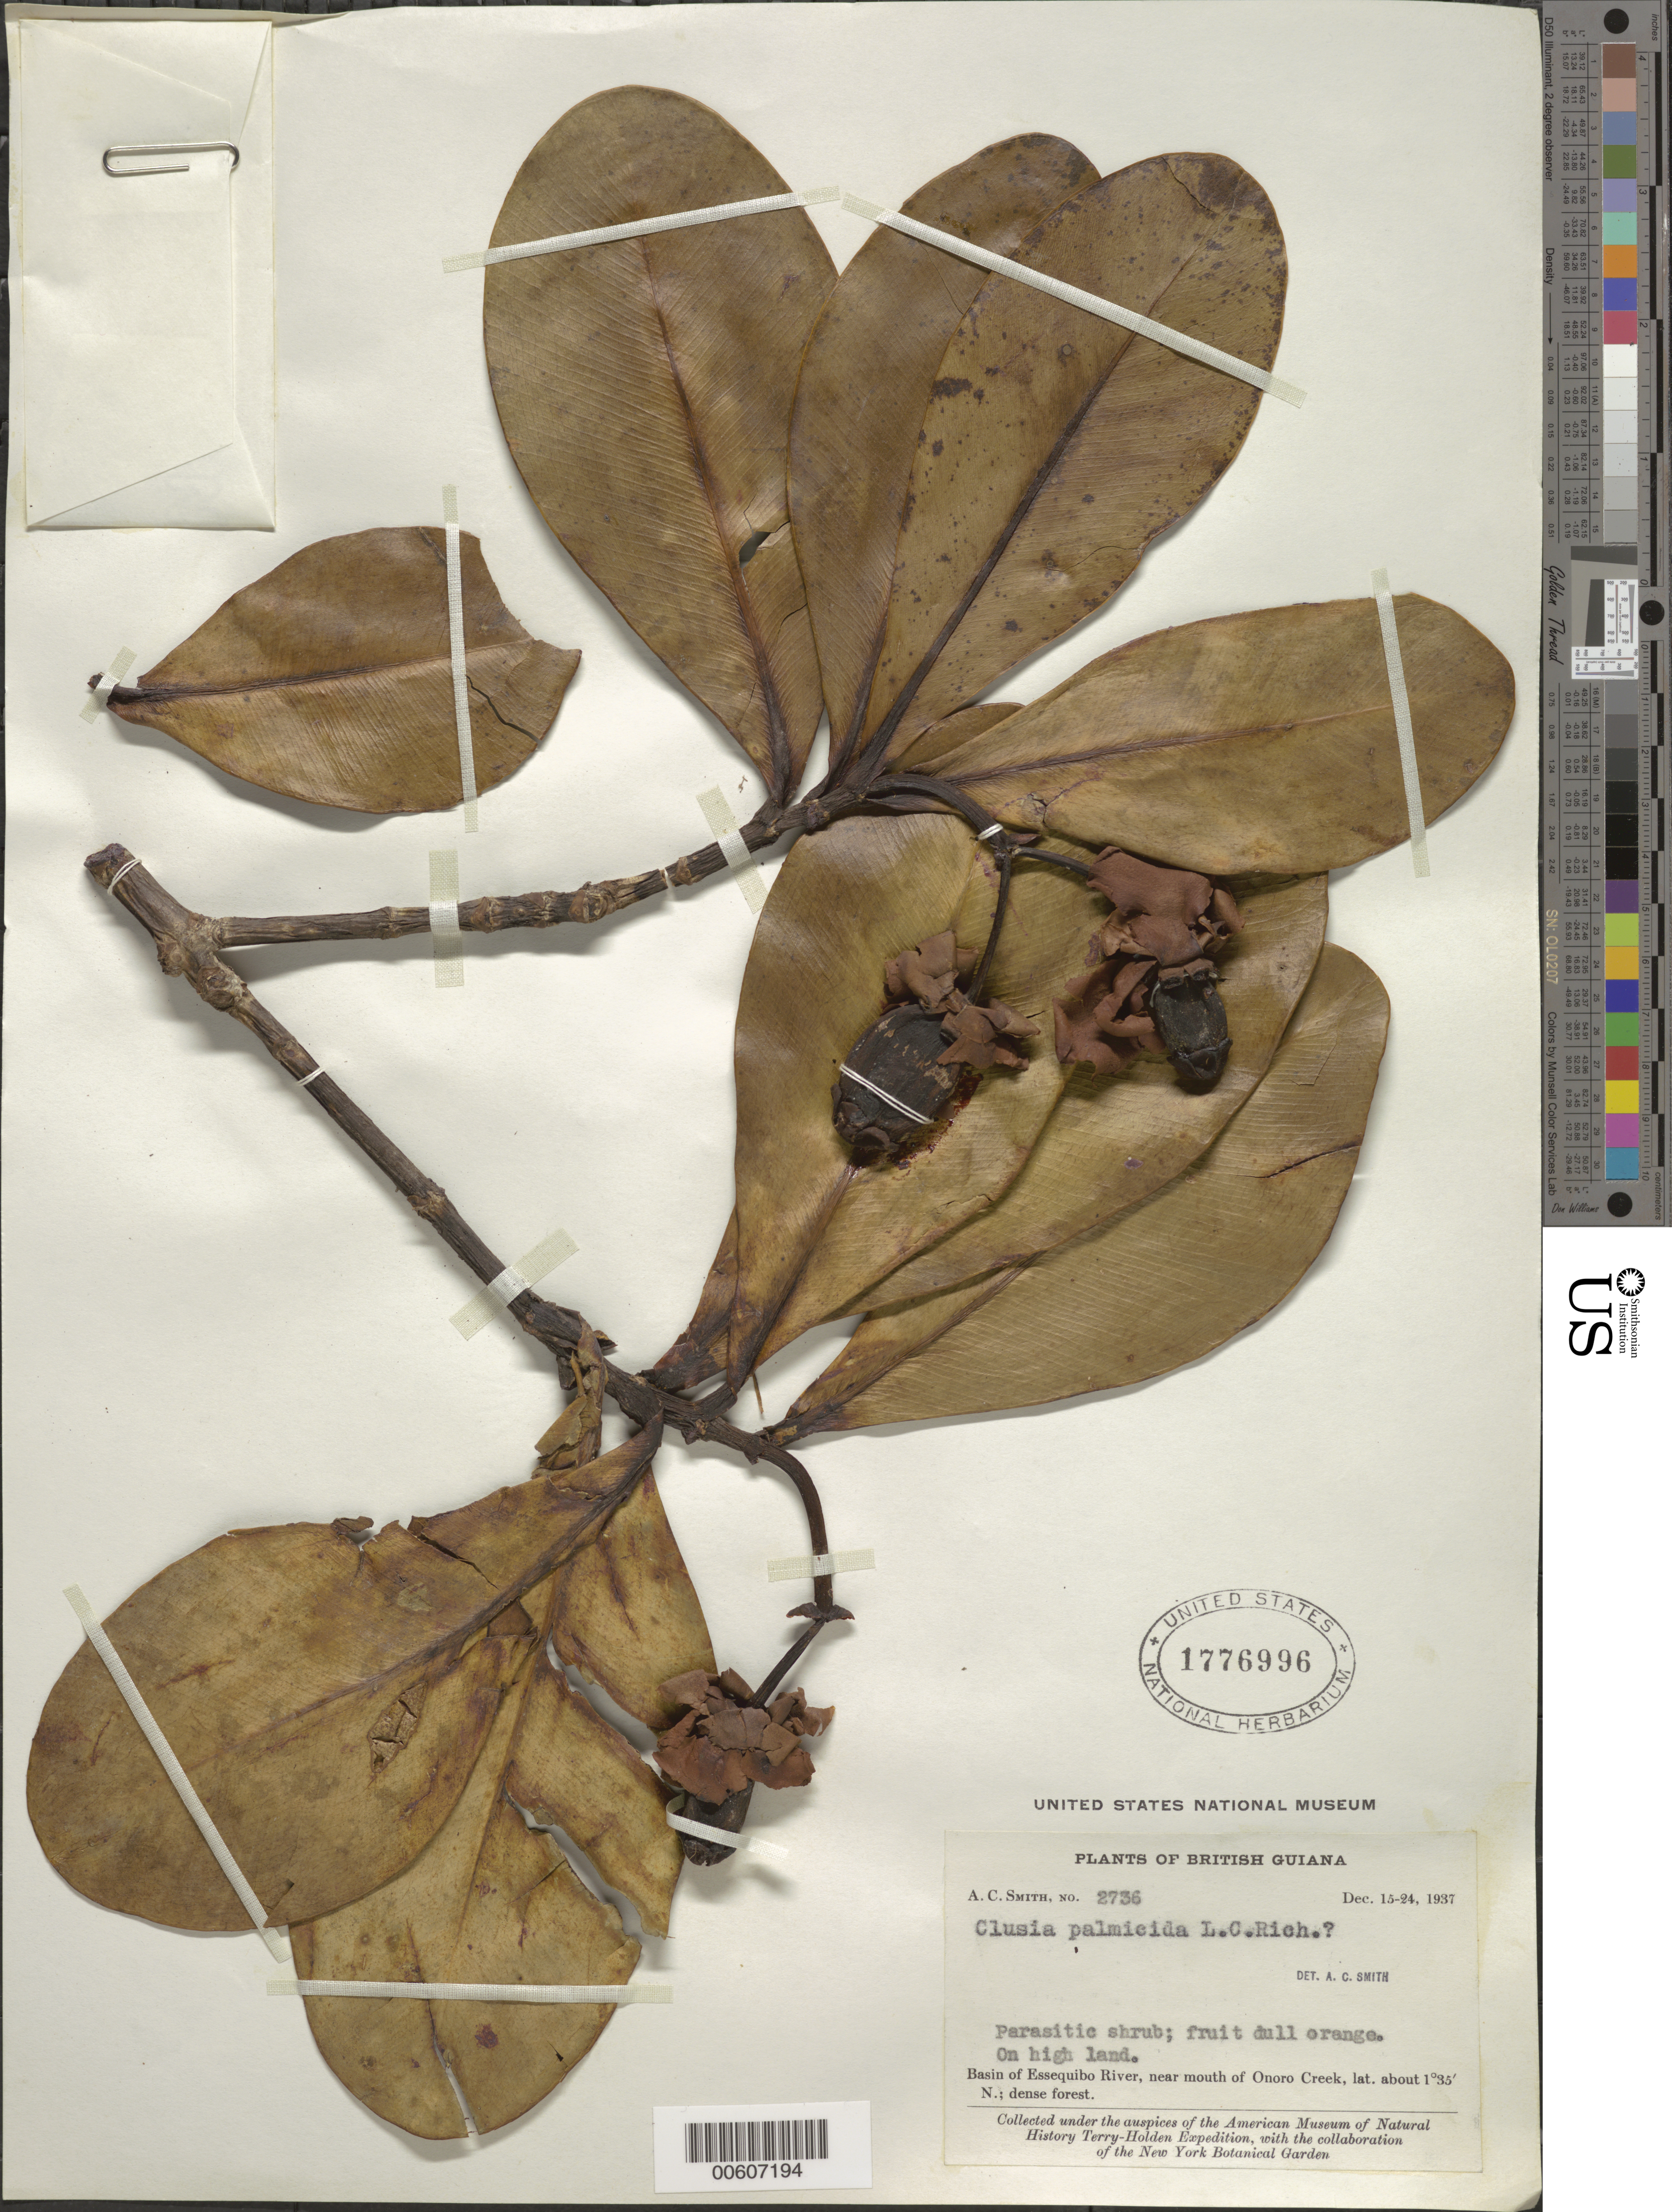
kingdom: Plantae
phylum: Tracheophyta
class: Magnoliopsida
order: Malpighiales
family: Clusiaceae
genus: Clusia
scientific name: Clusia palmicida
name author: Rich.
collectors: A. C. Smith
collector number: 2736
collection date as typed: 15-Dec-37 to 24-Dec-37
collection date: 1937-12-15/1937-12-24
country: Guyana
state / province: U. Takutu-U. Essequibo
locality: Onoro Creek (near mouth), Essequibo River basin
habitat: On high land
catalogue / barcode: US 1776996